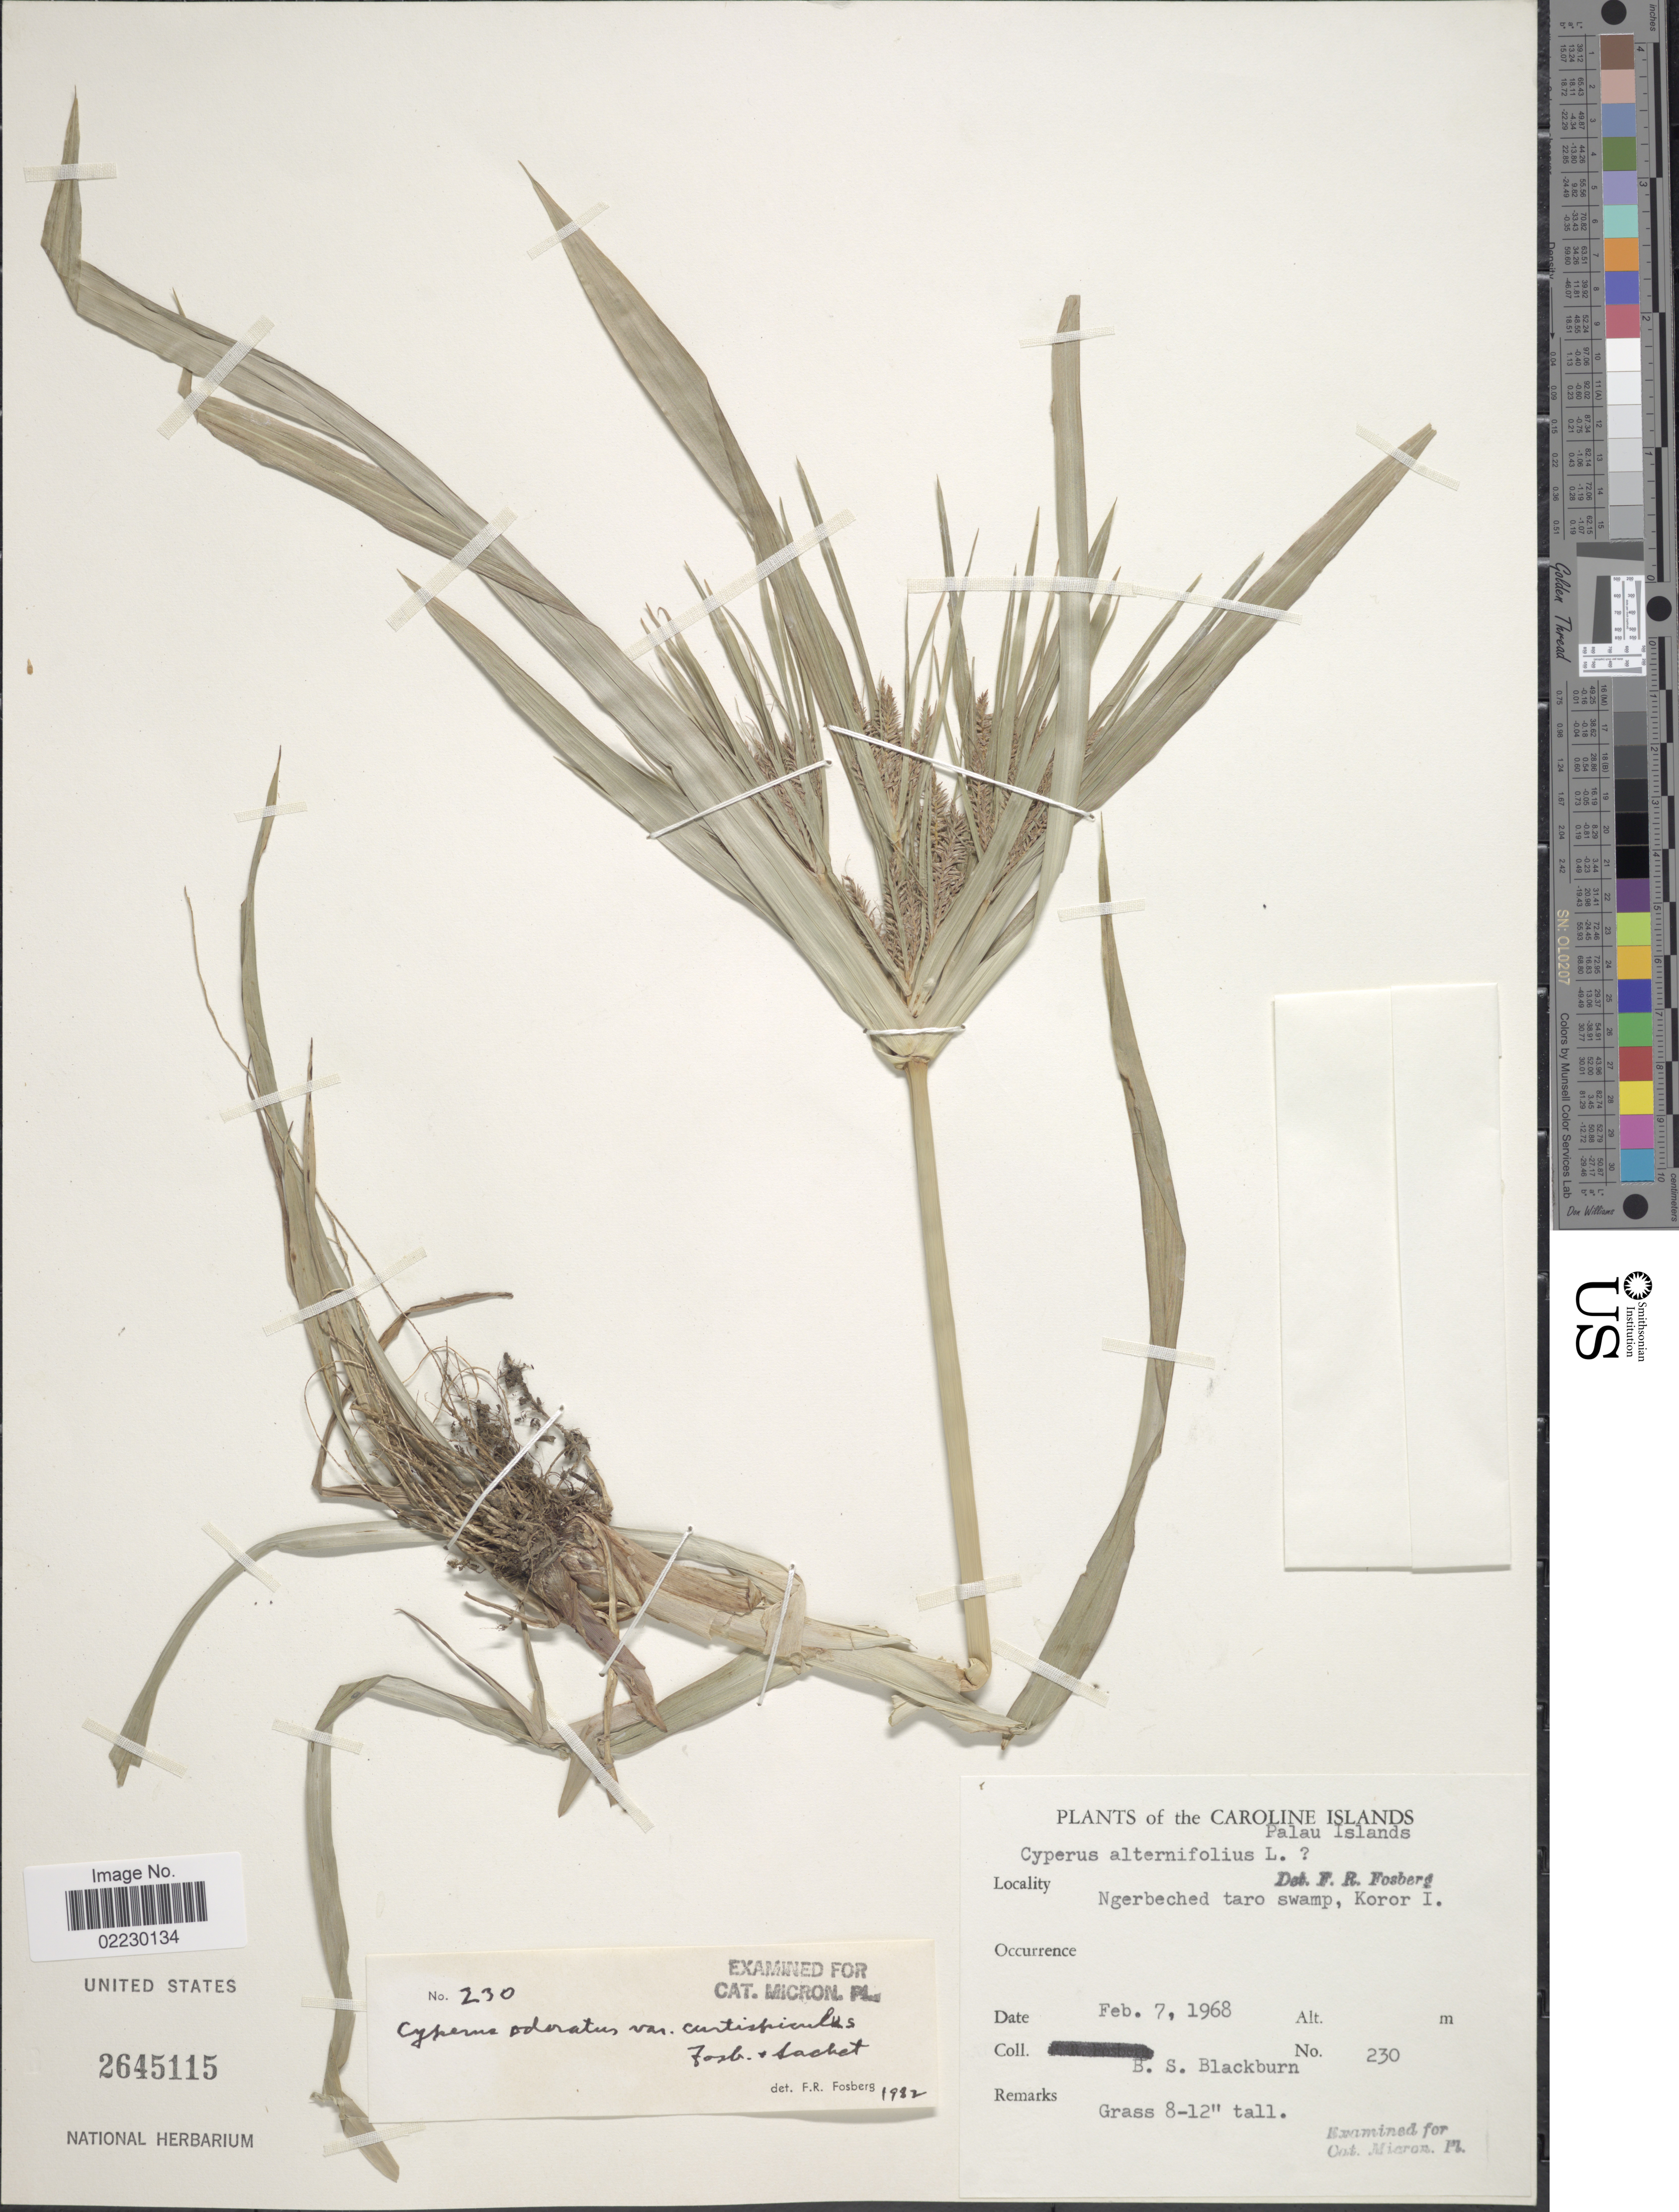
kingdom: Plantae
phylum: Tracheophyta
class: Liliopsida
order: Poales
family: Cyperaceae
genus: Cyperus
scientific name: Cyperus odoratus var. curtispiculus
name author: Fosberg & Sachet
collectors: B. S. Blackburn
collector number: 230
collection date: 1968-02-07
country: Palau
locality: Caroline Islands, Palau Islands, Ngerbeched taro swamp, Koror I.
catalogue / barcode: US 2645115